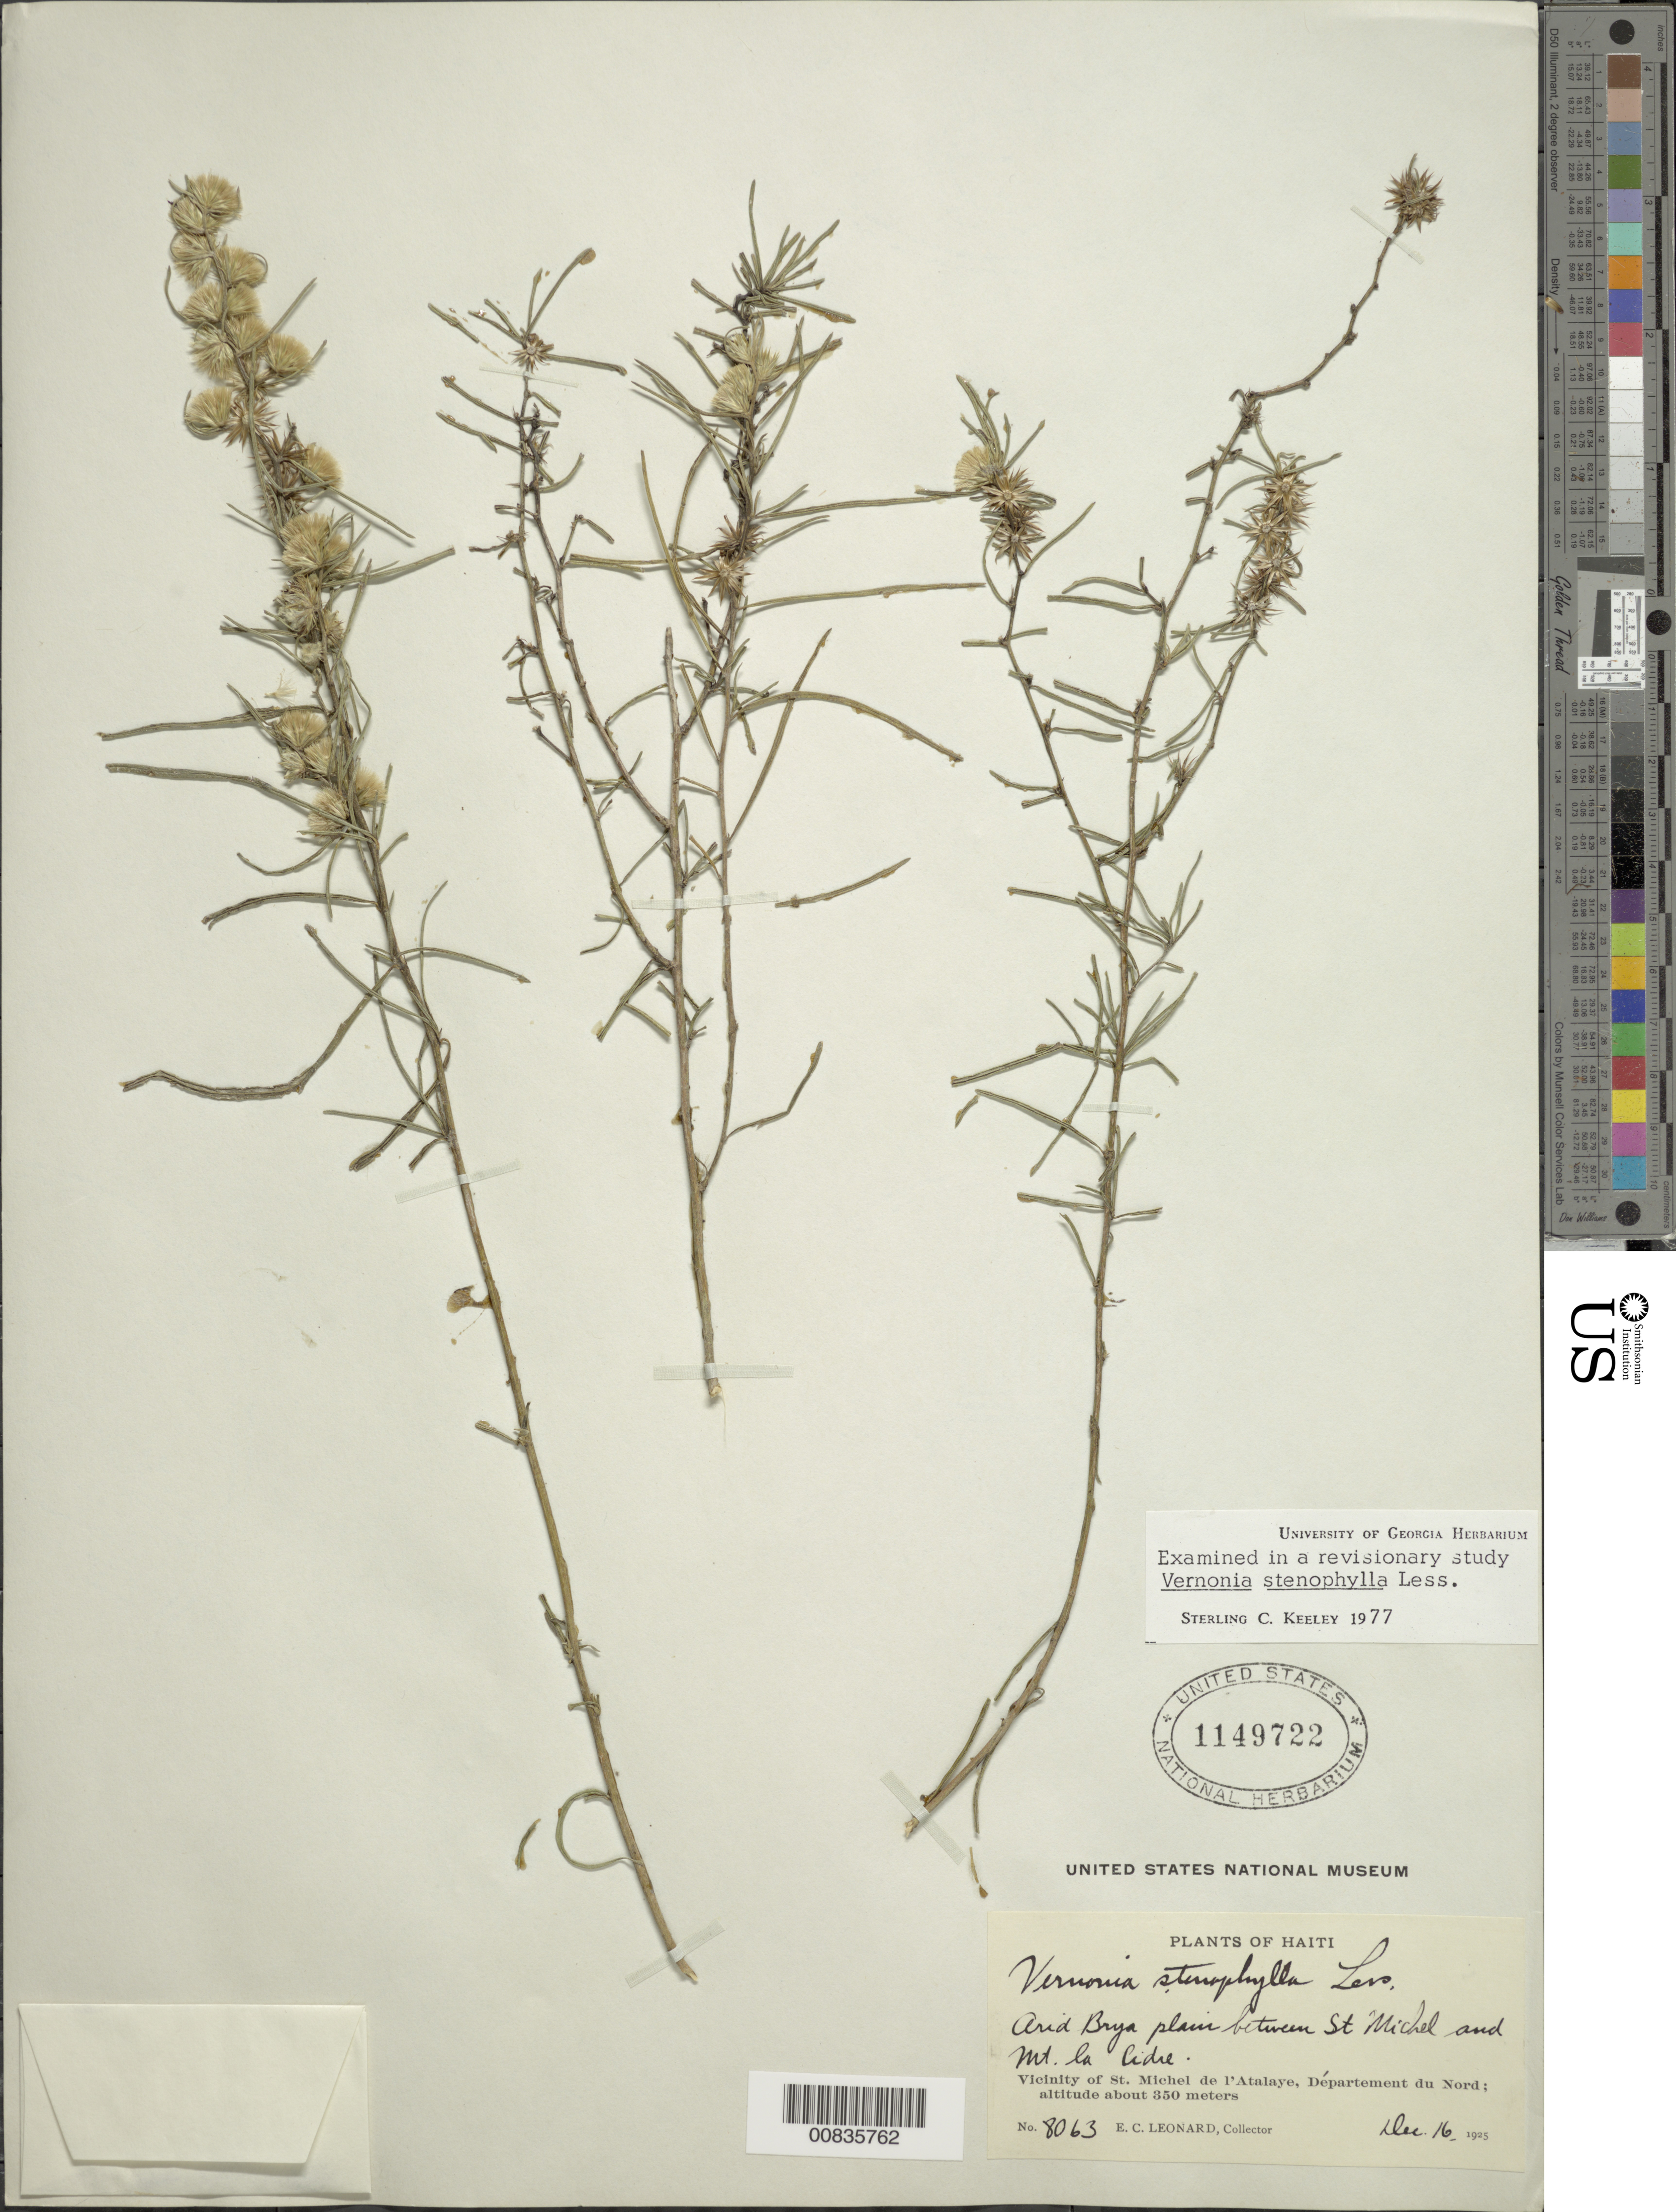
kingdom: Plantae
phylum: Tracheophyta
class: Magnoliopsida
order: Asterales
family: Asteraceae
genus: Lepidaploa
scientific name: Lepidaploa stenophylla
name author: (Less.) H. Rob.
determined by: Keeler, S. C.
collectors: E. C. Leonard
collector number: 8063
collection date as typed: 16 Dec 1925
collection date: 1925-12-16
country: Haiti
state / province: Artibonite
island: Hispaniola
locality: Vicinity of St. Michel de l'Atalaye, between St. Michel and Mt. la Cidre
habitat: Arid brya plain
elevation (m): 350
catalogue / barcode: US 1149722